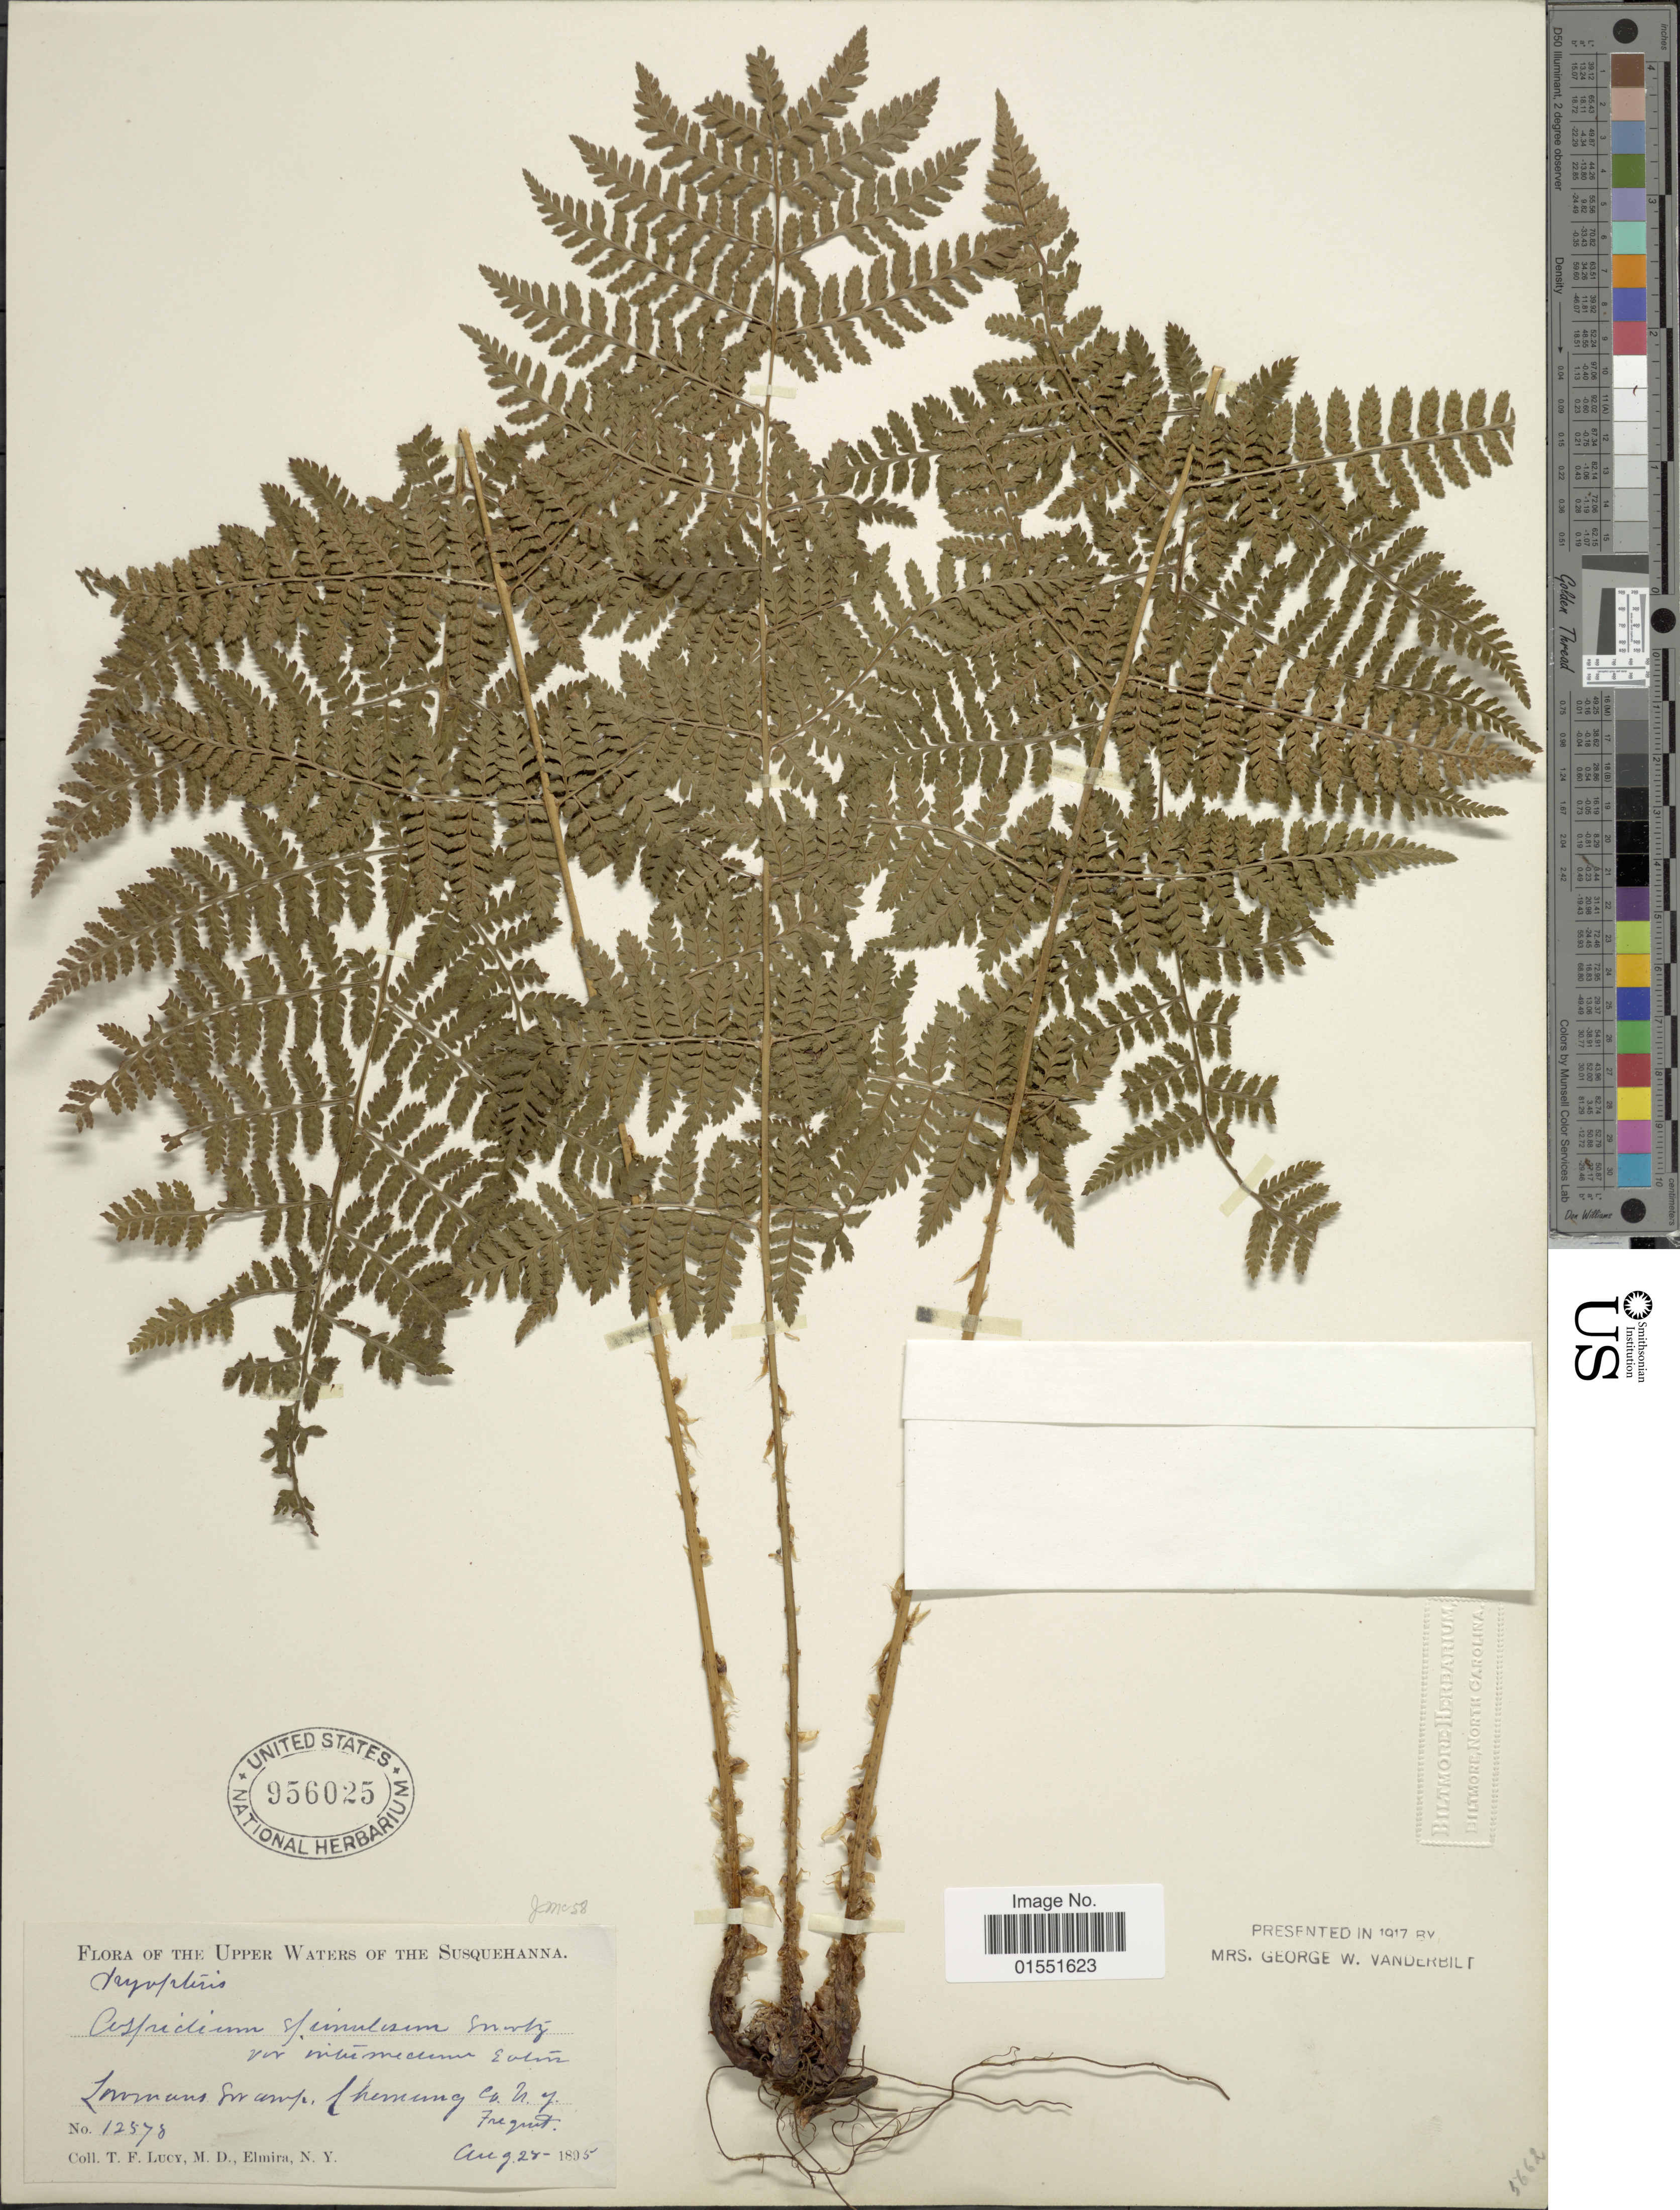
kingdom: Plantae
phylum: Tracheophyta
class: Polypodiopsida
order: Polypodiales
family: Dryopteridaceae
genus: Dryopteris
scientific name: Dryopteris intermedia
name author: (Muhl.) A. Gray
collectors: T. Lucy & M. Elmira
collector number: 12578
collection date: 1895-08-28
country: United States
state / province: New York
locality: Lowman swamp, Cheming Co.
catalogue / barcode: US 956025